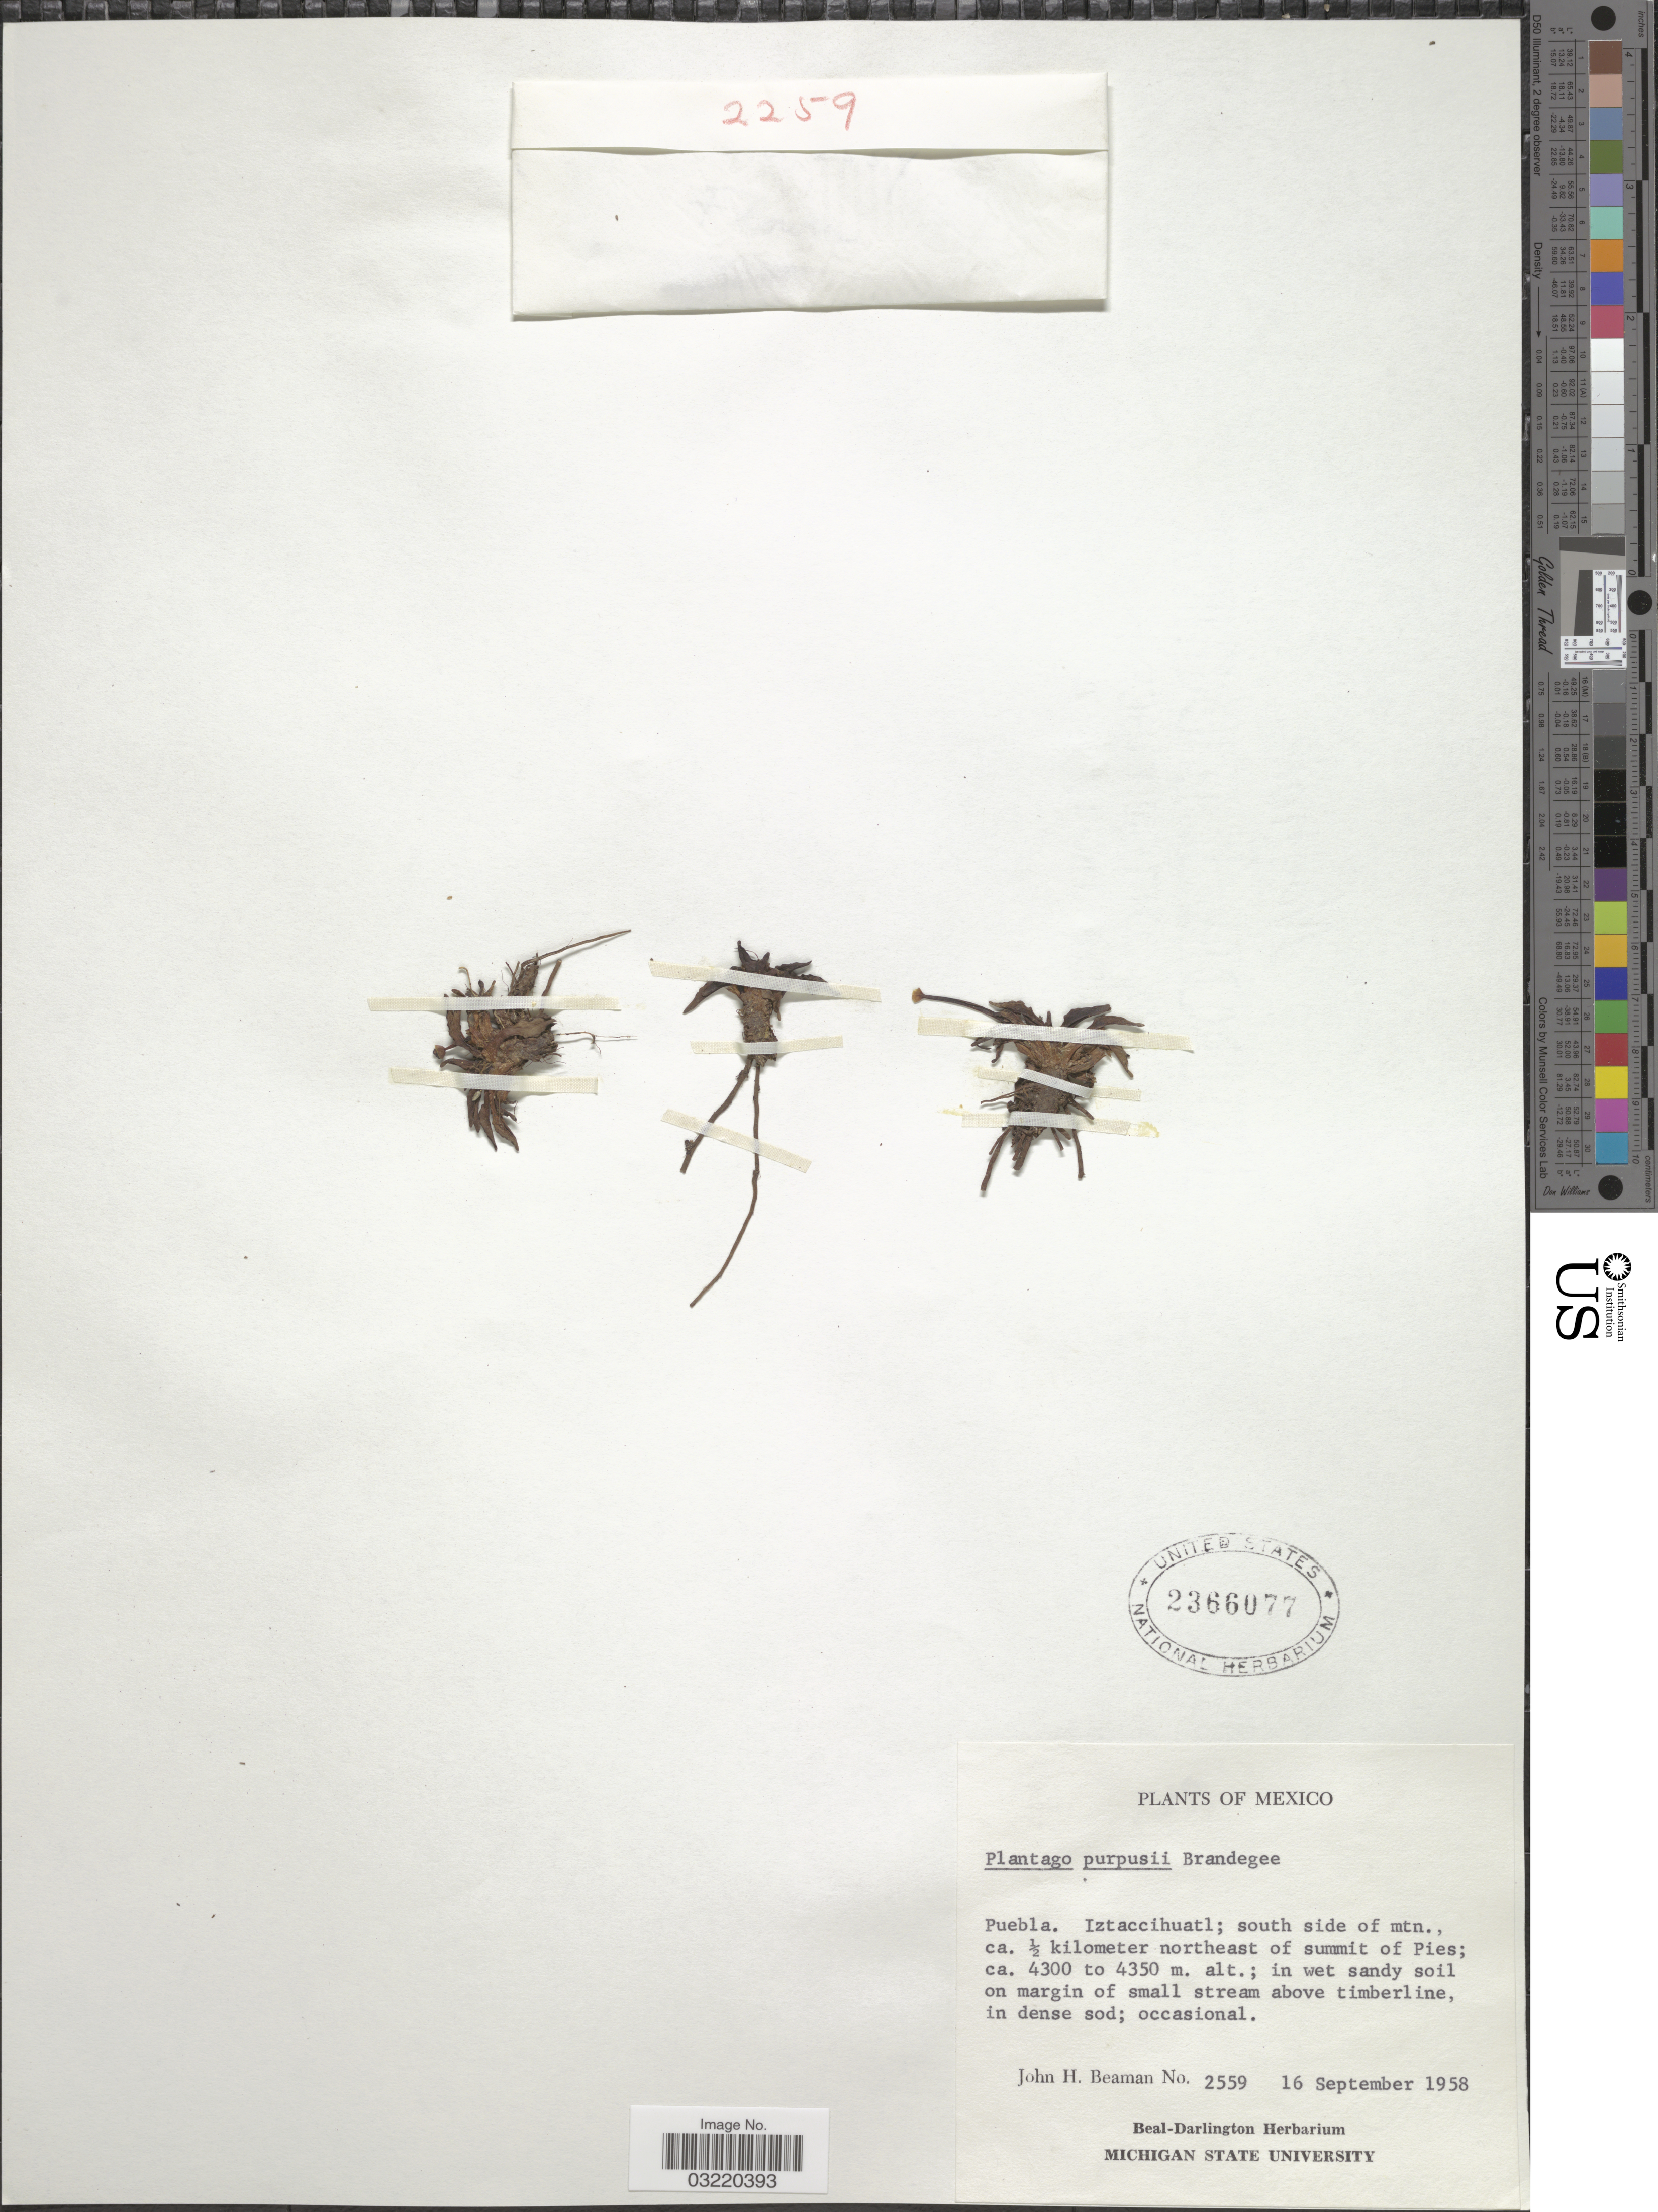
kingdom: Plantae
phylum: Tracheophyta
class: Magnoliopsida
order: Lamiales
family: Plantaginaceae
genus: Plantago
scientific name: Plantago tubulosa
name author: Decne.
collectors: J. H. Beaman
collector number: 2559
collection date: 1958-09-16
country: Mexico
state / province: Puebla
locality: Iztaccihuatl; south side of mtn., ca. ½ kilometer northeast of summit of Pies.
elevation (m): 4300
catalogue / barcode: US 2366077